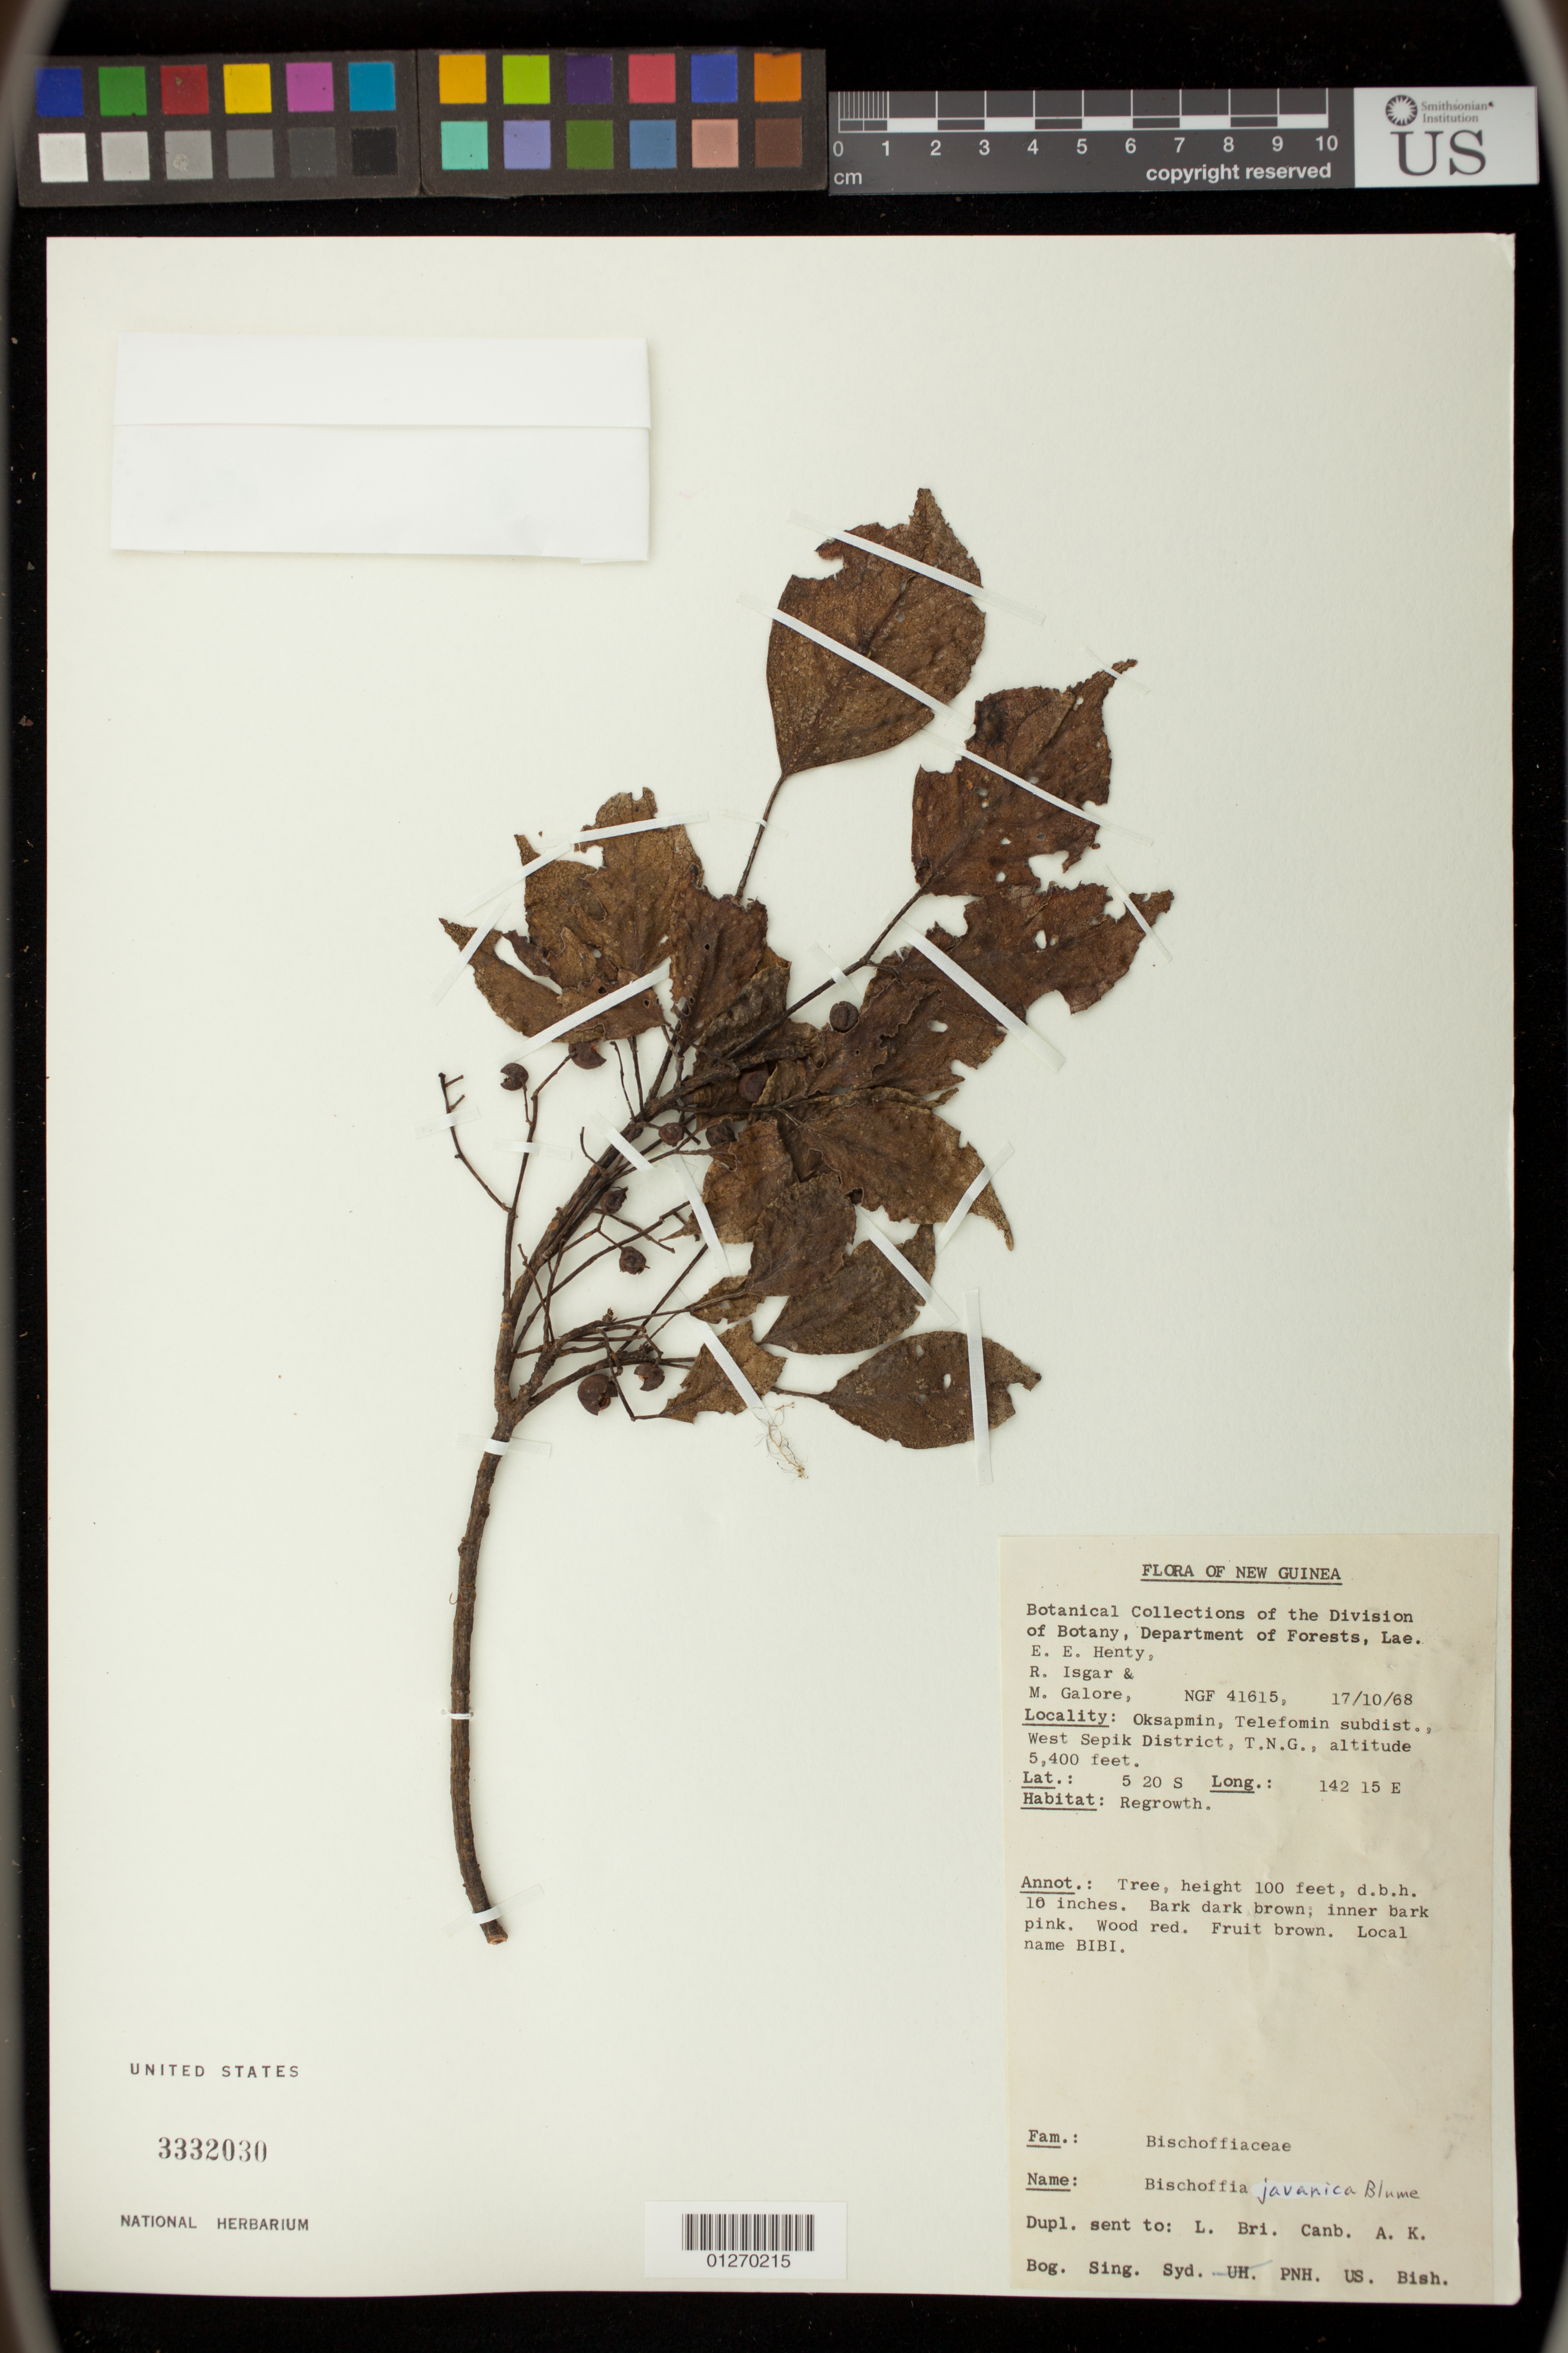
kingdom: Plantae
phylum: Tracheophyta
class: Magnoliopsida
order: Malpighiales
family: Phyllanthaceae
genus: Bischofia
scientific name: Bischofia javanica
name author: Blume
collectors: E. Henty, R. Isgar & M. Galore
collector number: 41615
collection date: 1968-10-17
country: Papua New Guinea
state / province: Sandaun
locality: Oksapmin, Telefomin subdist., West Sepik District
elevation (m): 1646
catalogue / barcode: US 3332030